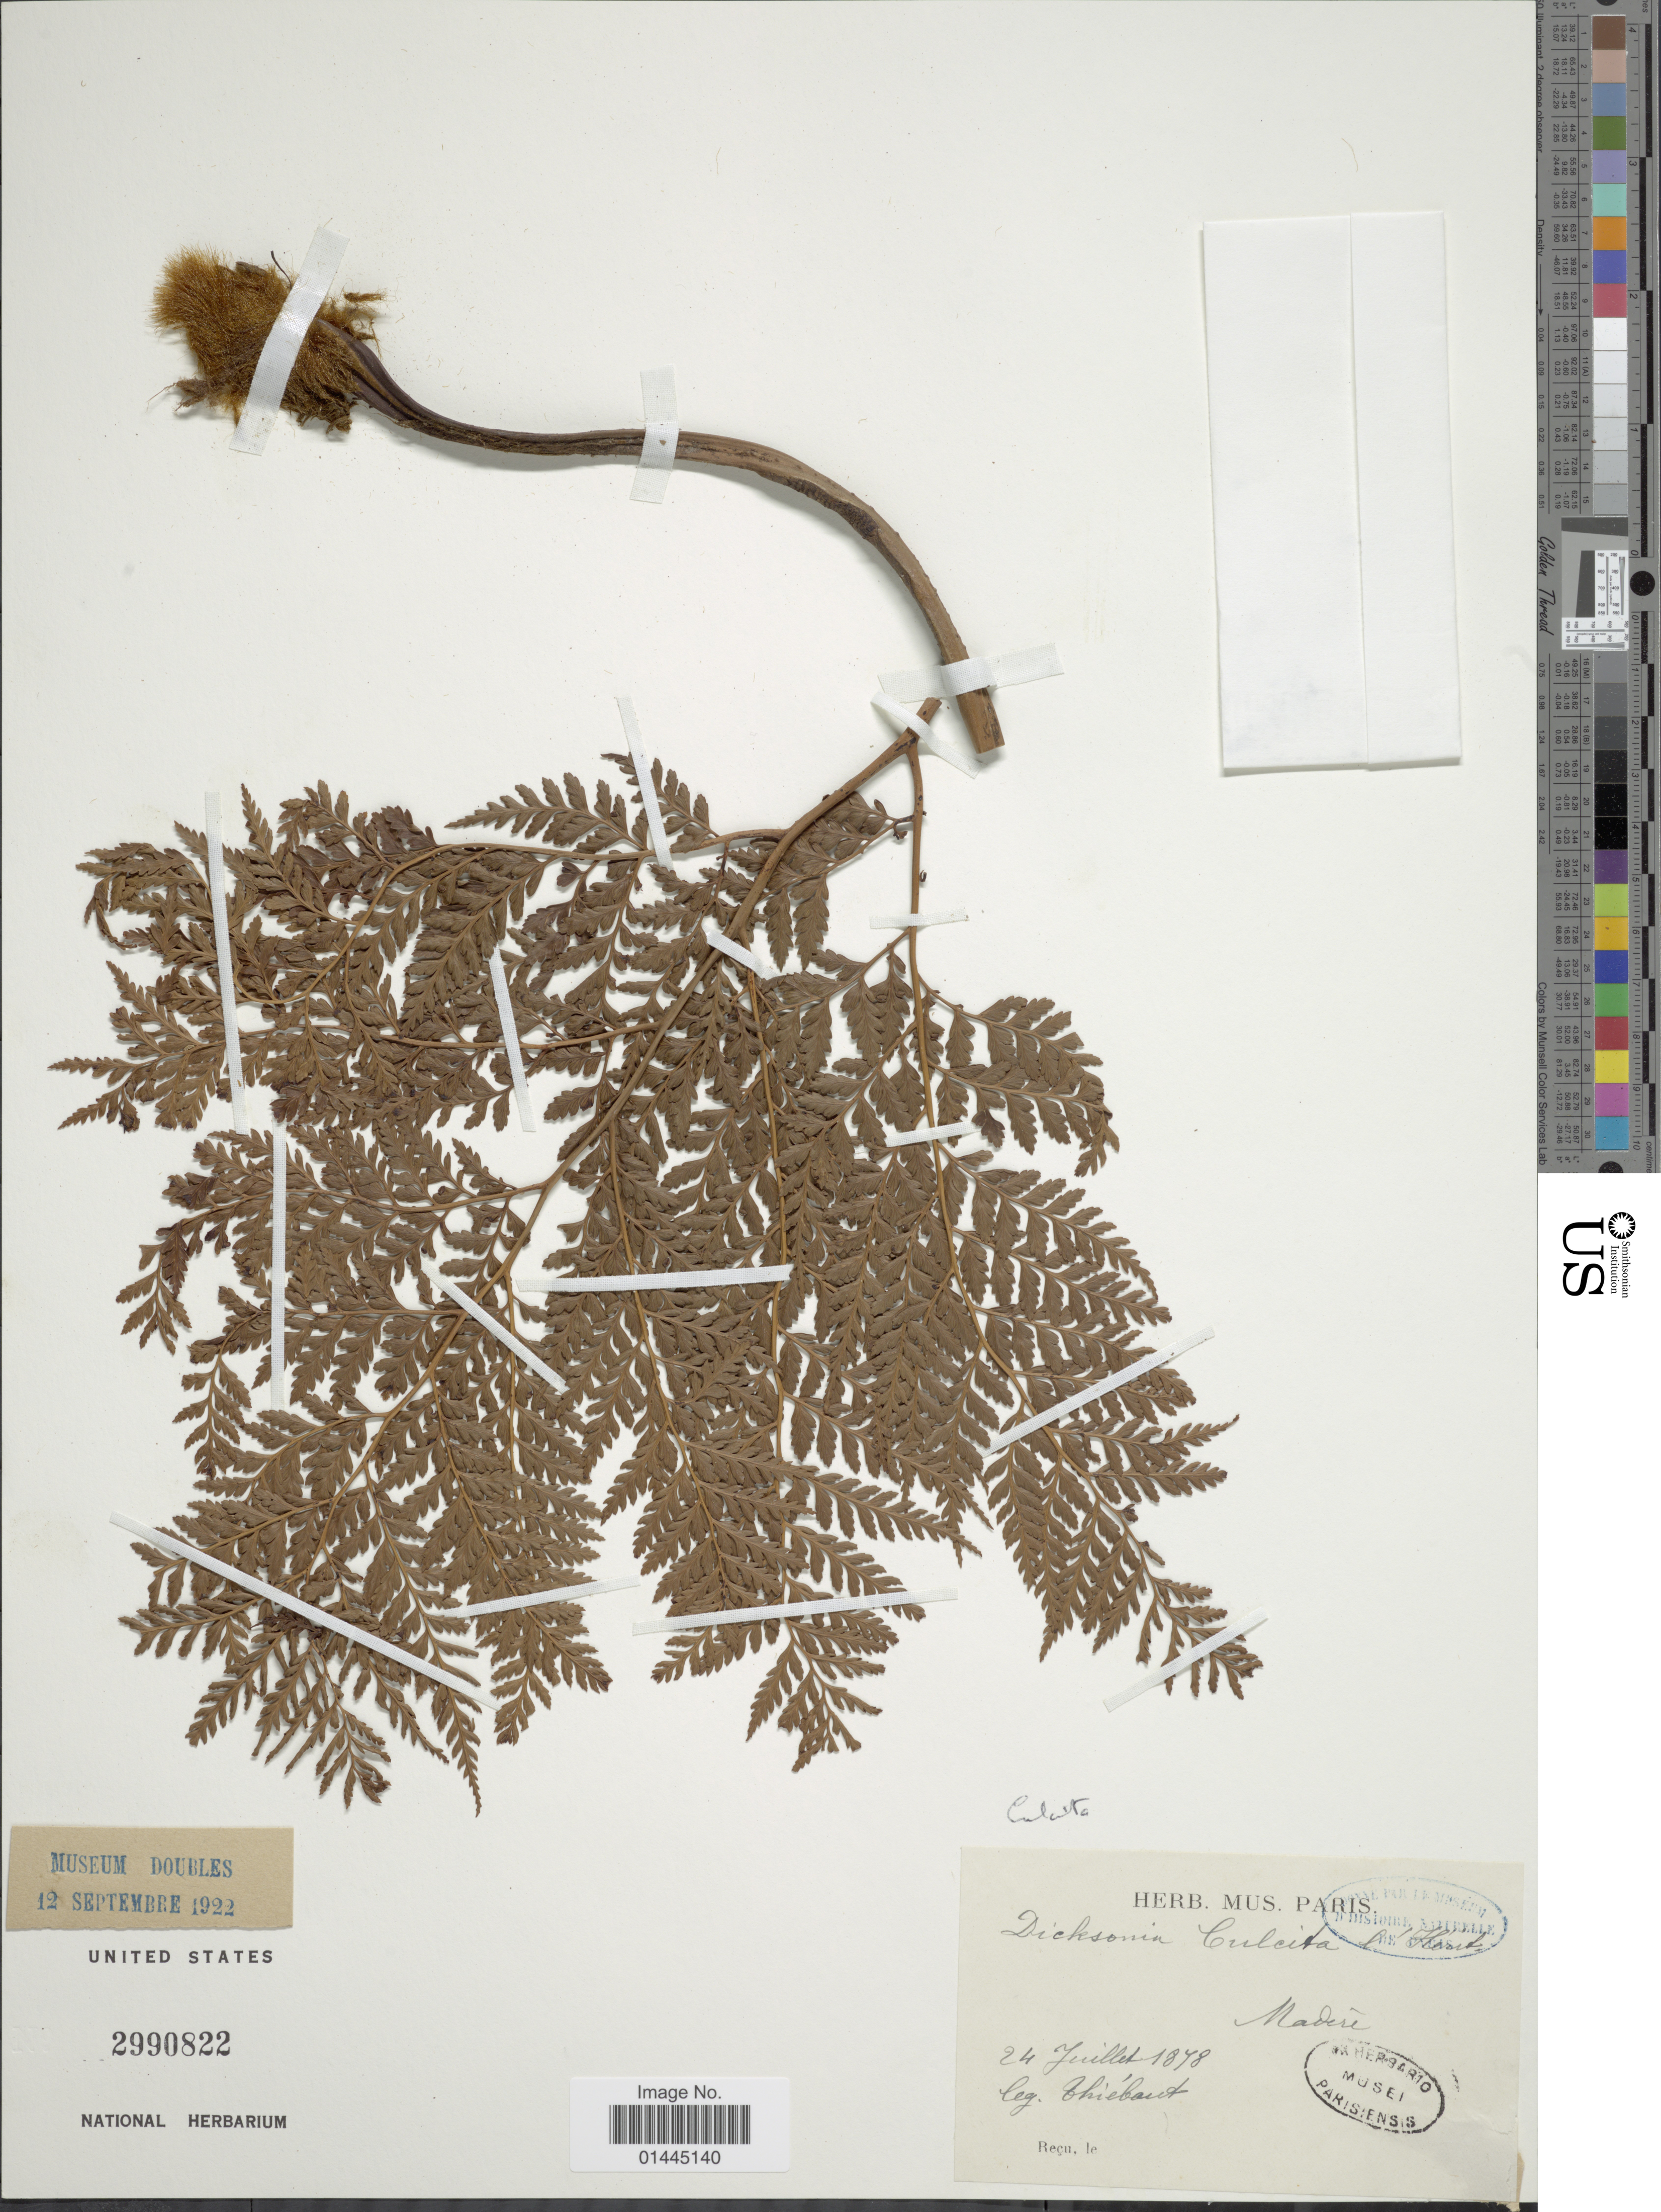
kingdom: Plantae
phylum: Tracheophyta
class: Polypodiopsida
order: Cyatheales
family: Culcitaceae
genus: Culcita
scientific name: Culcita macrocarpa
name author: C. Presl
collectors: -. Thiebaut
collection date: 1878-07-27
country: Portugal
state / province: Madeira (Aut. Reg.)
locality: Madere.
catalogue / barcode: US 2990822